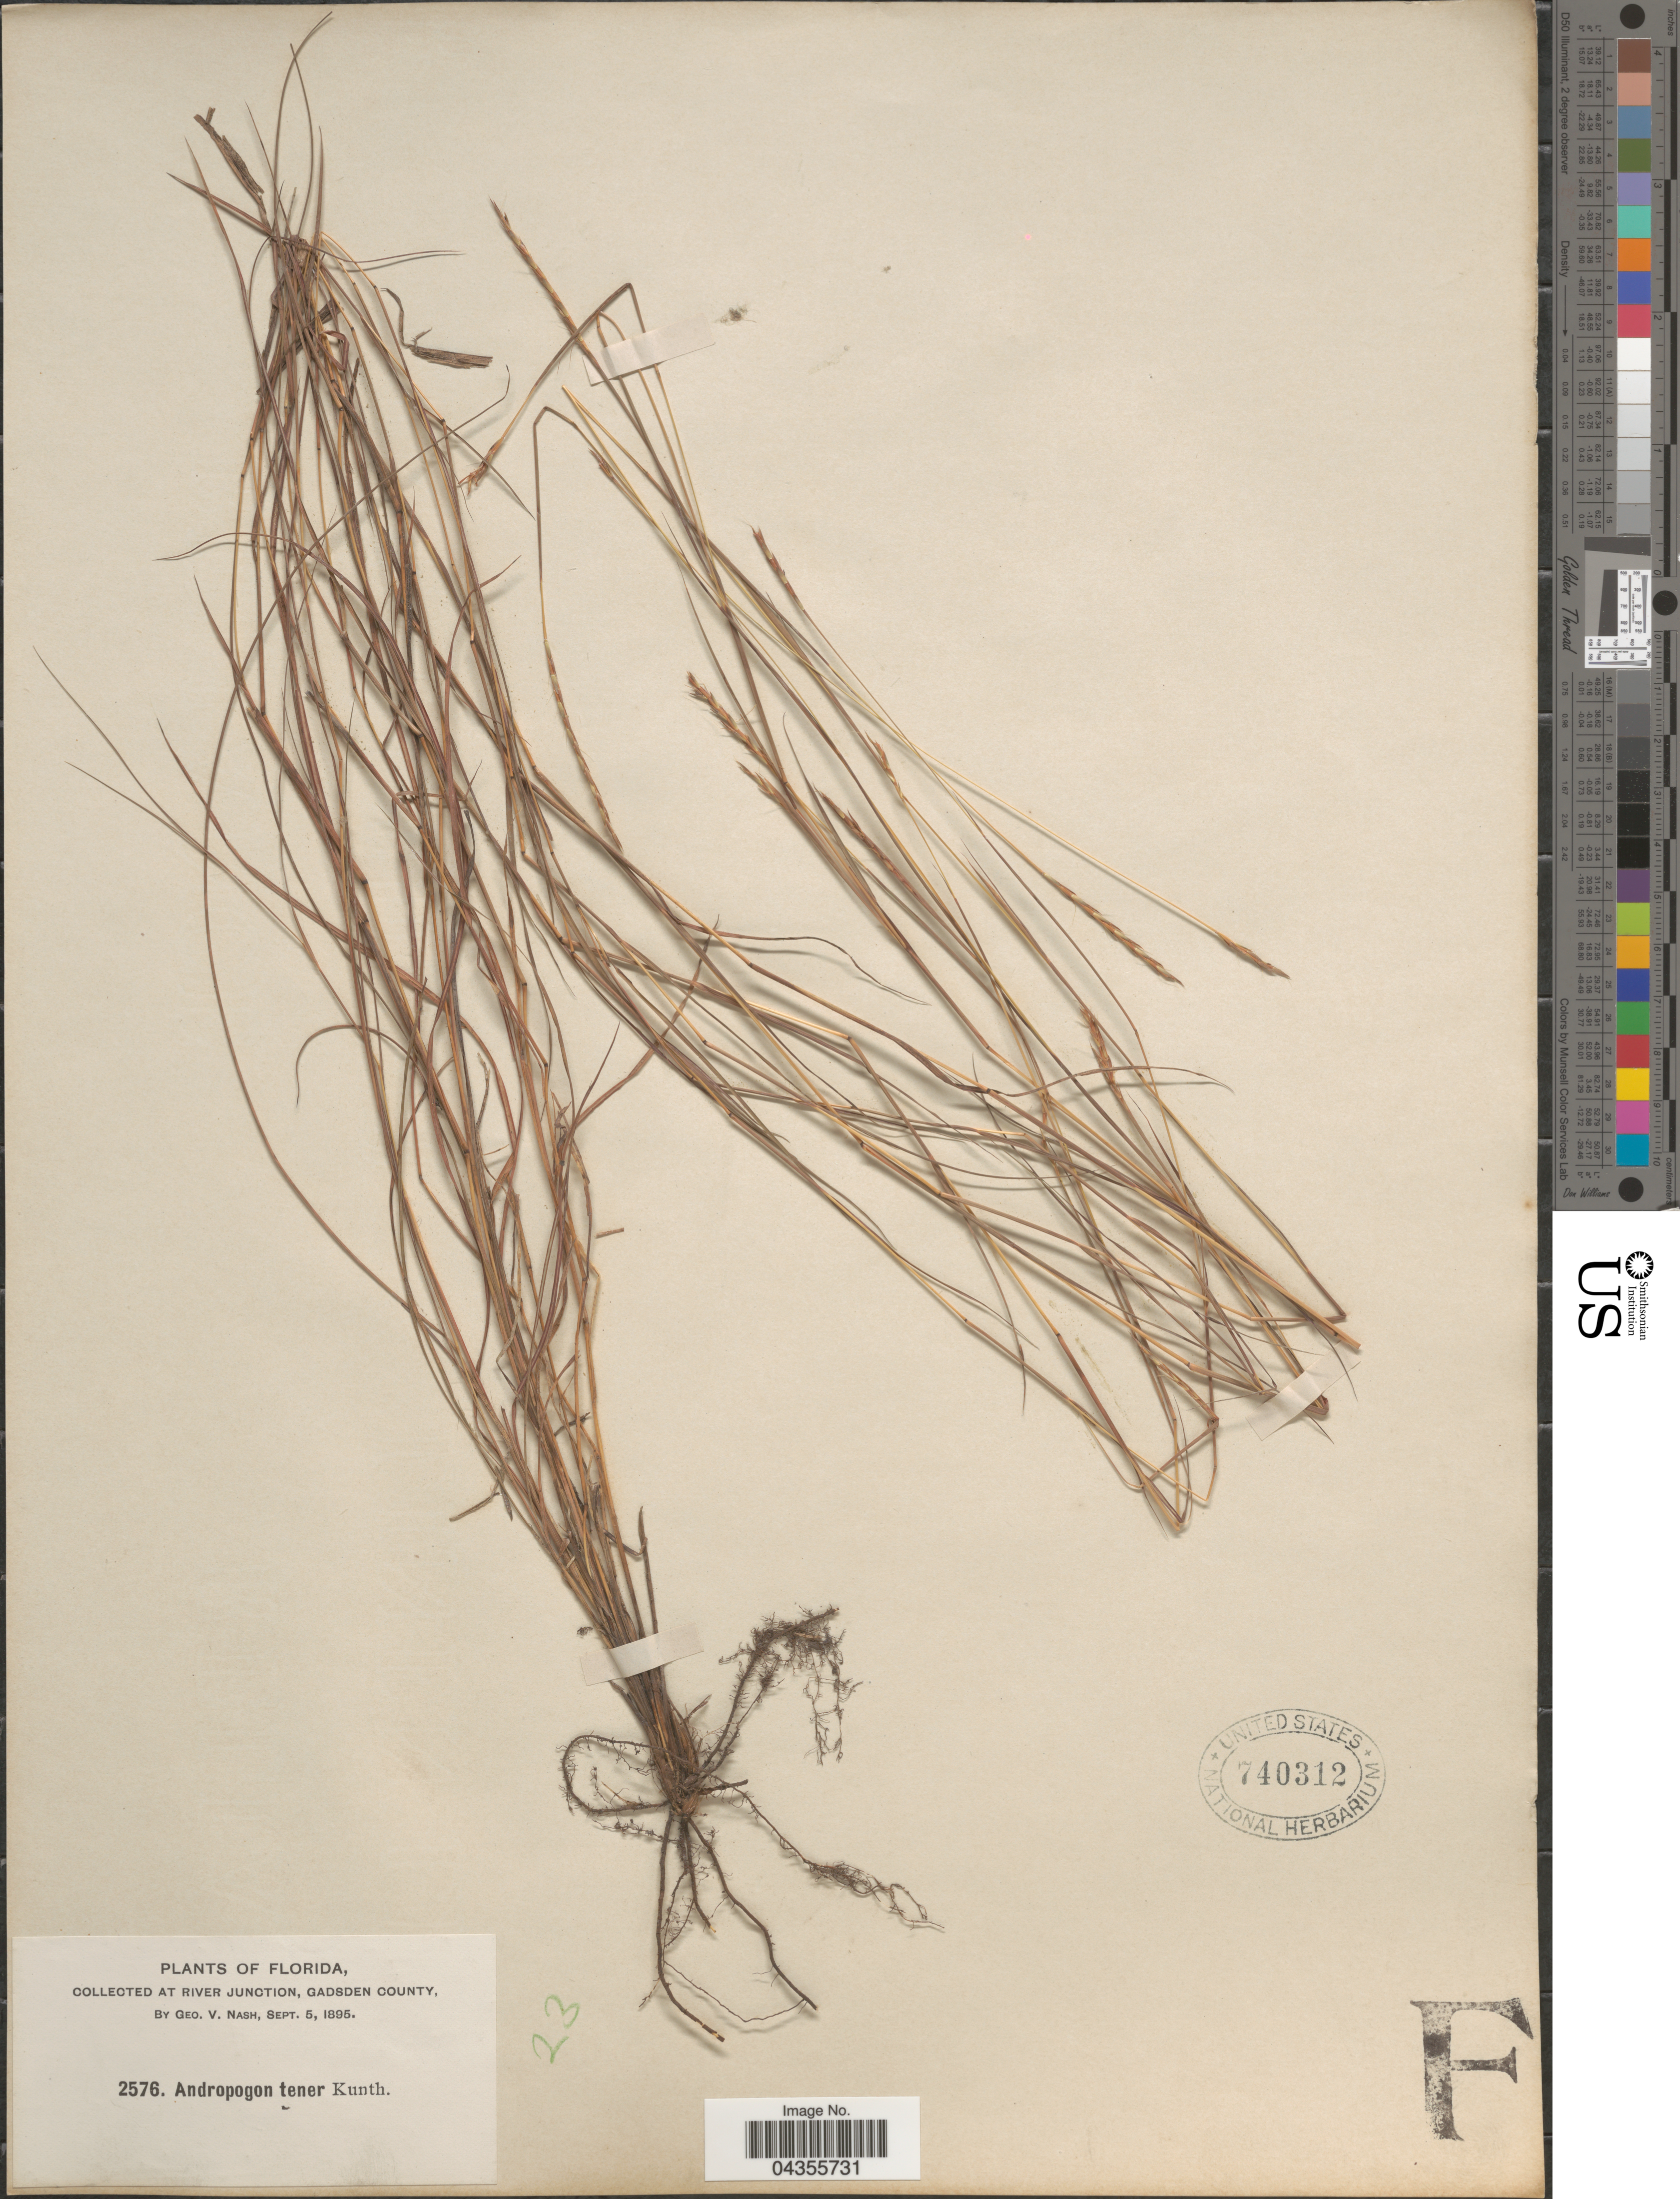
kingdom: Plantae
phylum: Tracheophyta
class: Liliopsida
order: Poales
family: Poaceae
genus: Schizachyrium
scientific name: Schizachyrium tenerum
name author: Nees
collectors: G. V. Nash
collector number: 2576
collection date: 1895-09-05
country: United States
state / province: Florida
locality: At river junction, Gadsden County.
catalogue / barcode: US 740312